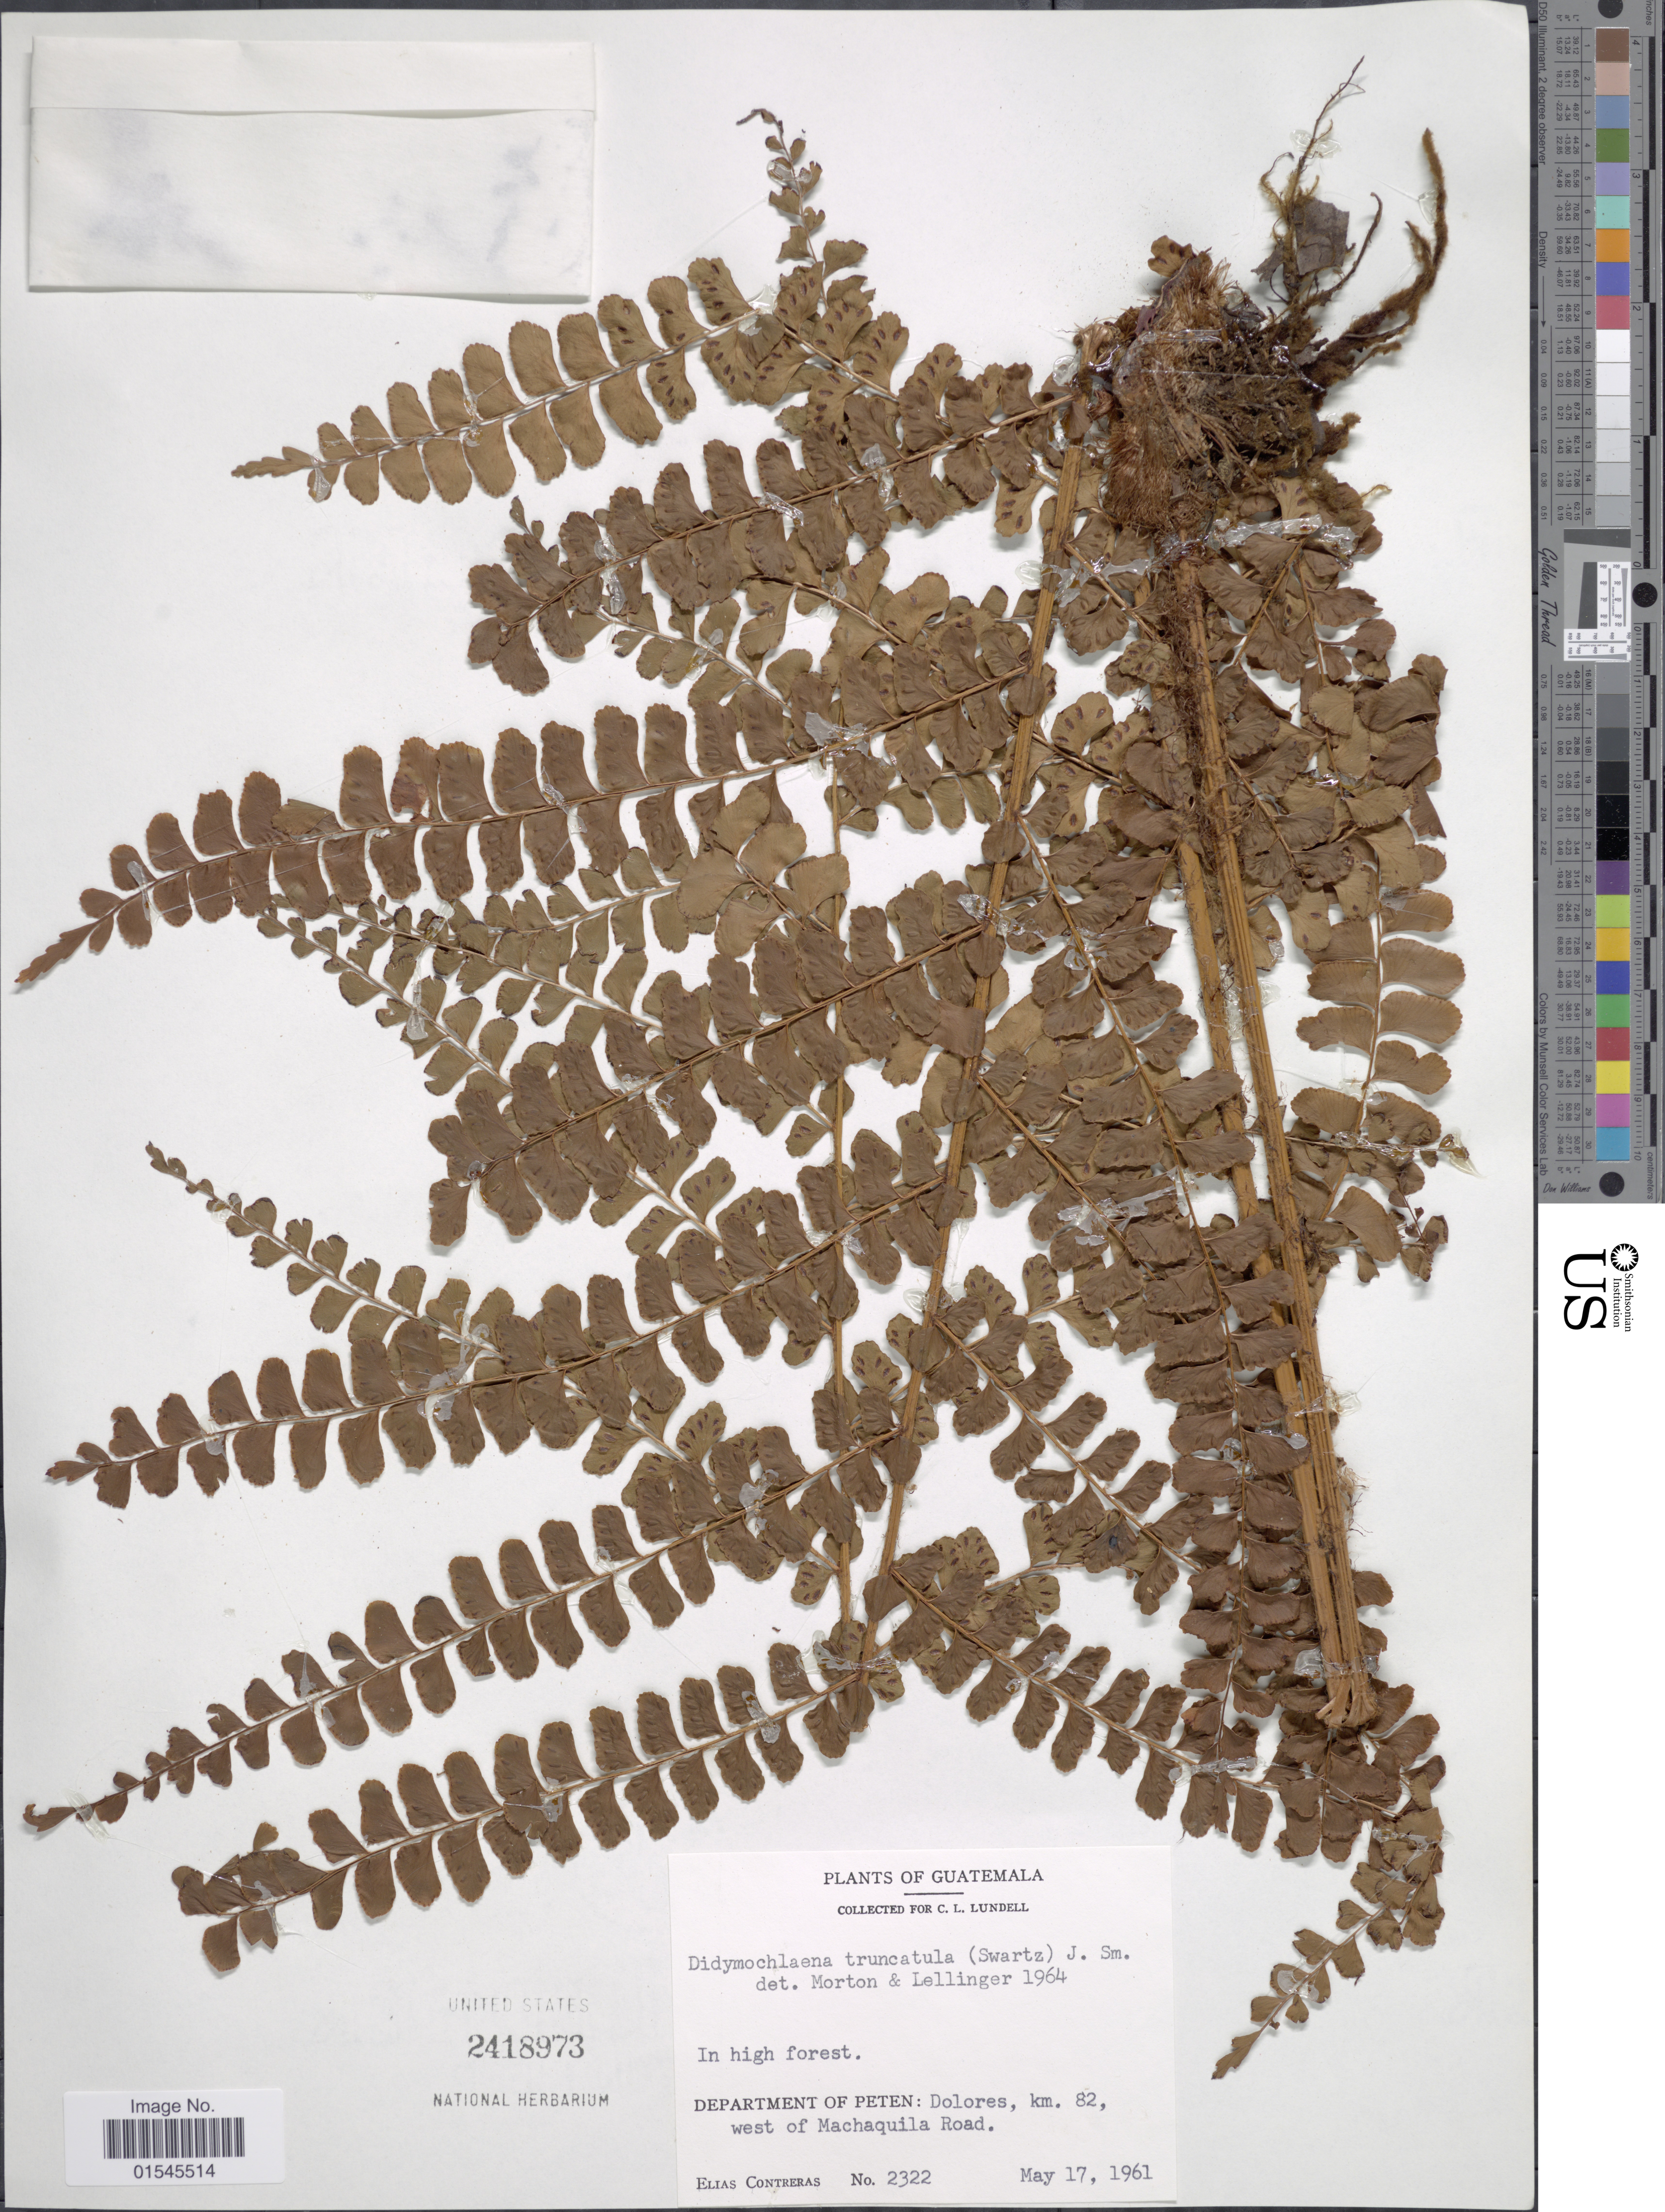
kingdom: Plantae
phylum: Tracheophyta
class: Polypodiopsida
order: Polypodiales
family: Didymochlaenaceae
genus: Didymochlaena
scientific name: Didymochlaena truncatula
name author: (Sw.) J. Sm.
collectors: E. Contreras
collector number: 2322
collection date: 1961-05-17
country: Guatemala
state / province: El Petén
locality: Guatemala. Department of Petebn: Dolores, Km. 82 west of Machaquila Road.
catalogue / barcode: US 2418973